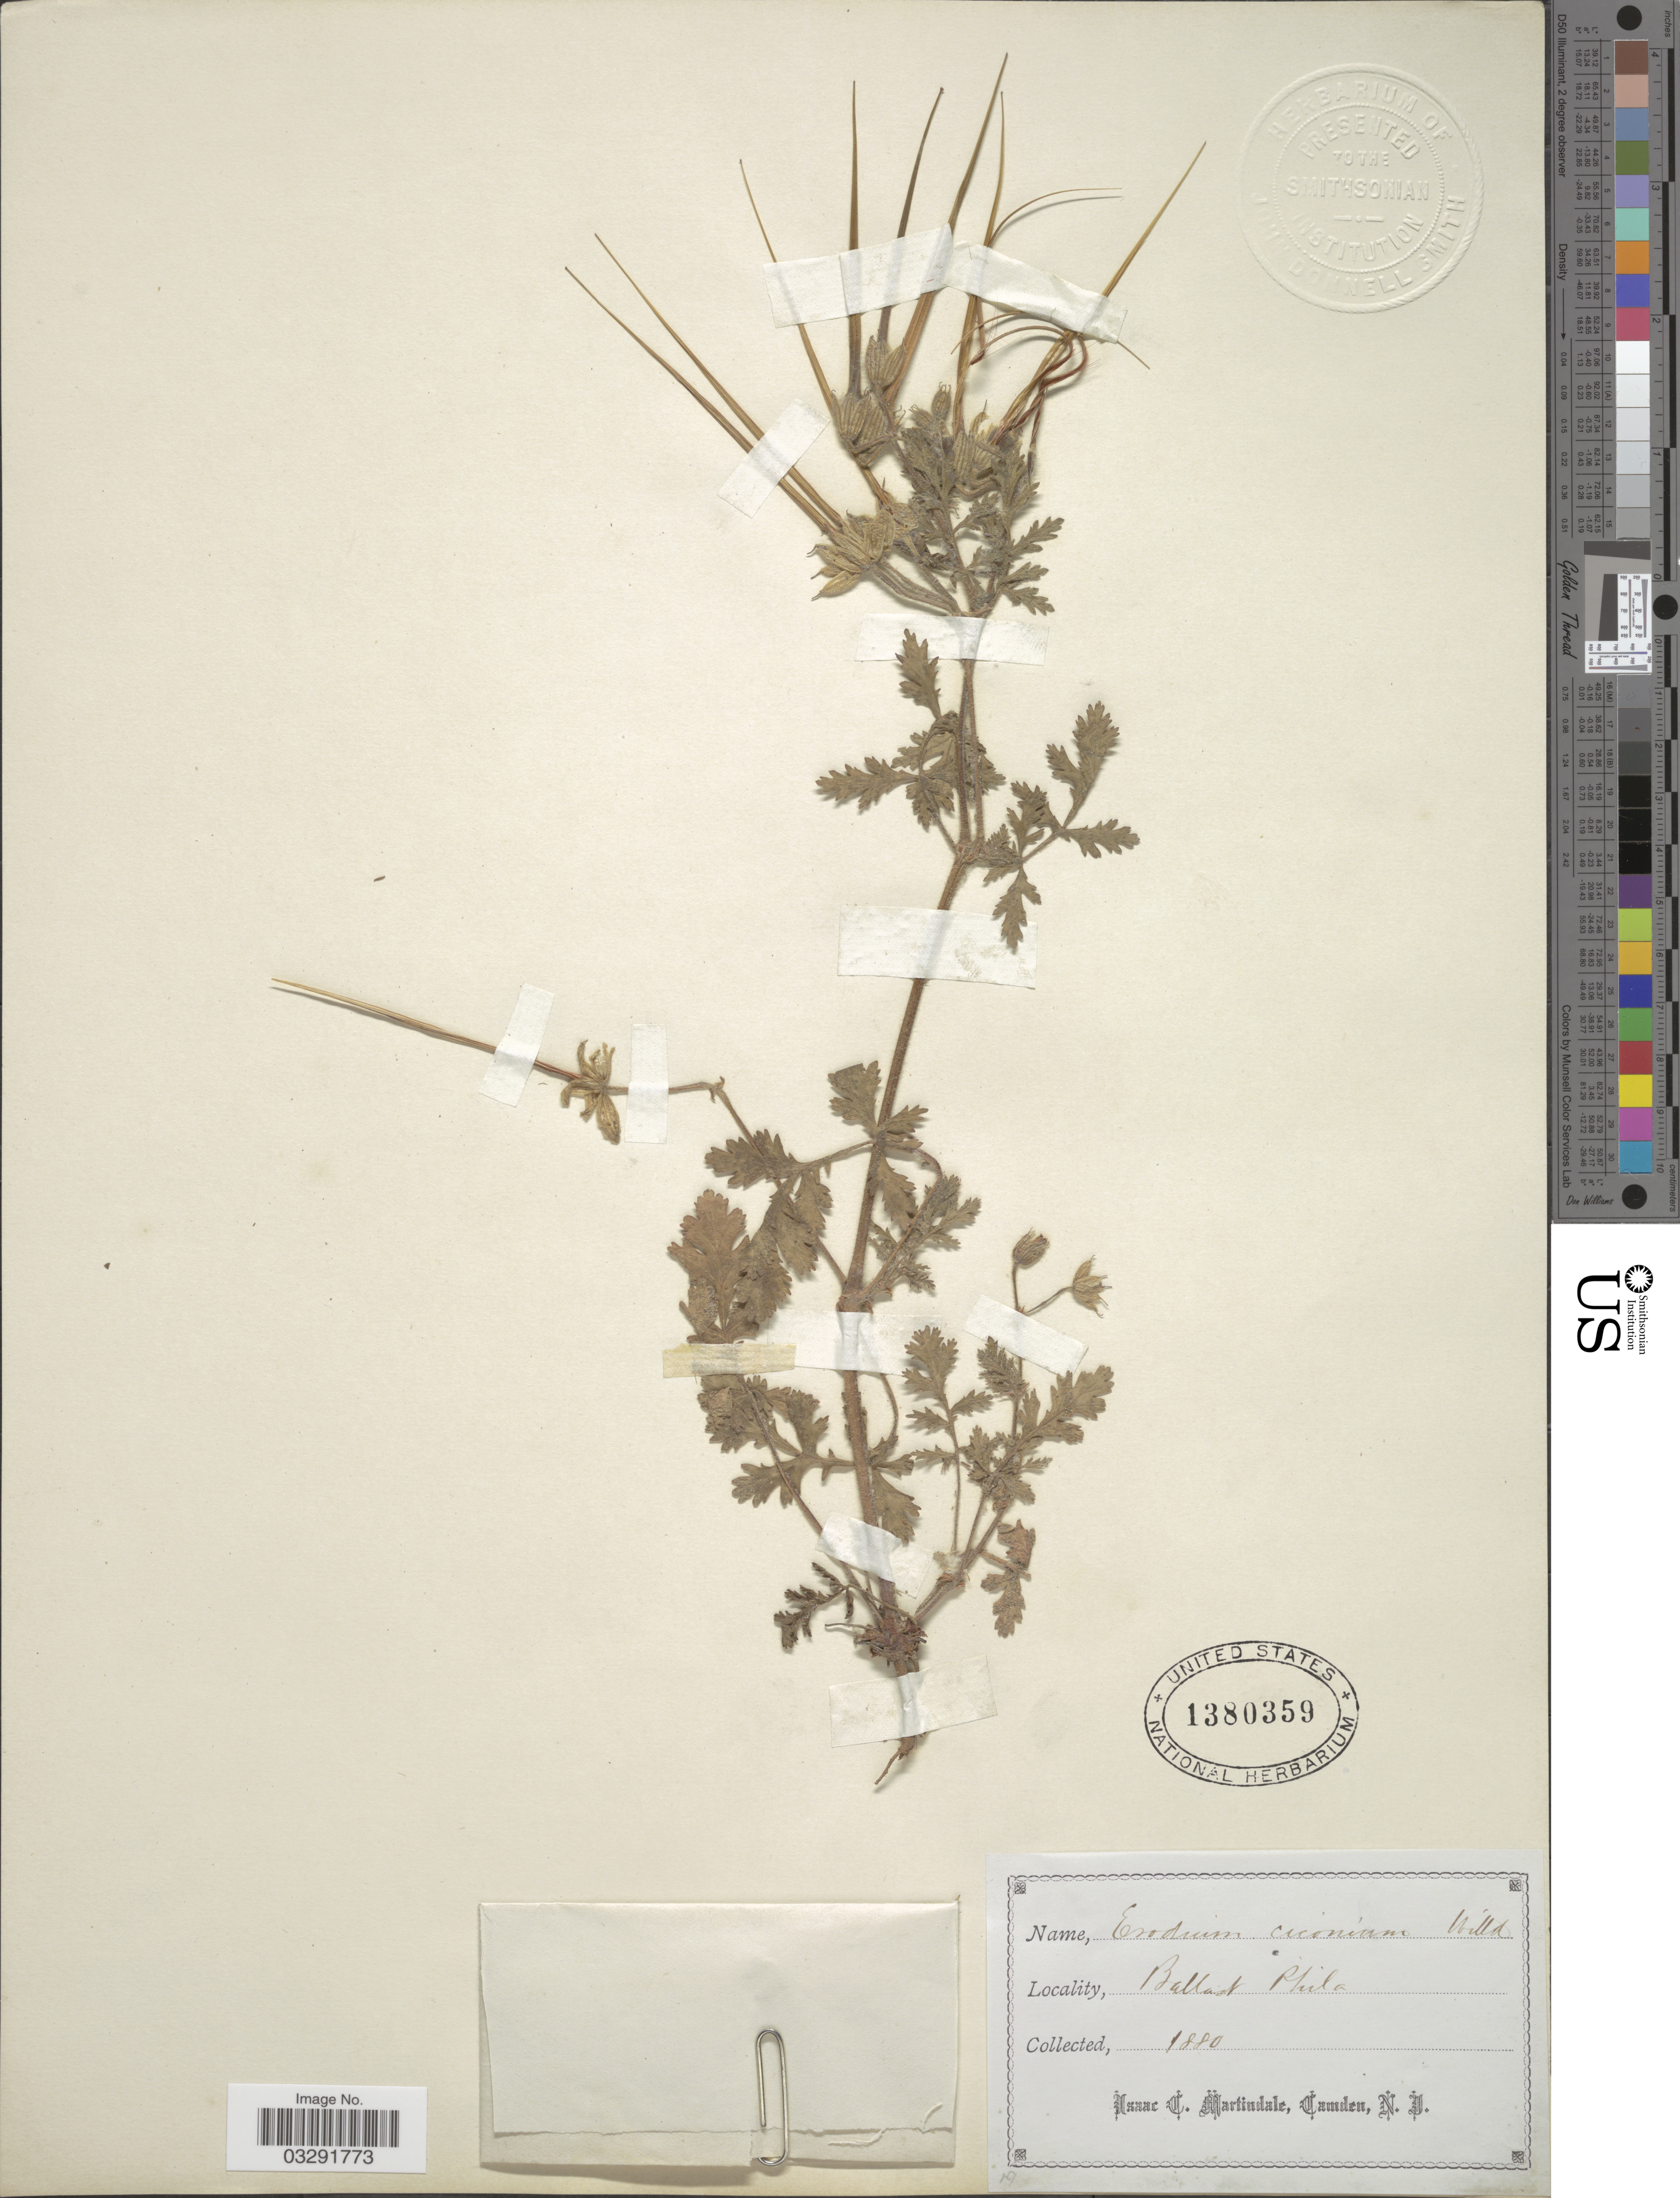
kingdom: Plantae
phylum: Tracheophyta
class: Magnoliopsida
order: Geraniales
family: Geraniaceae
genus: Erodium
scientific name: Erodium ciconium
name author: (L.) L'Hér.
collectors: I. C. Martindale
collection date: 1880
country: United States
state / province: Pennsylvania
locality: Ballast Phila.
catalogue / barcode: US 1380359